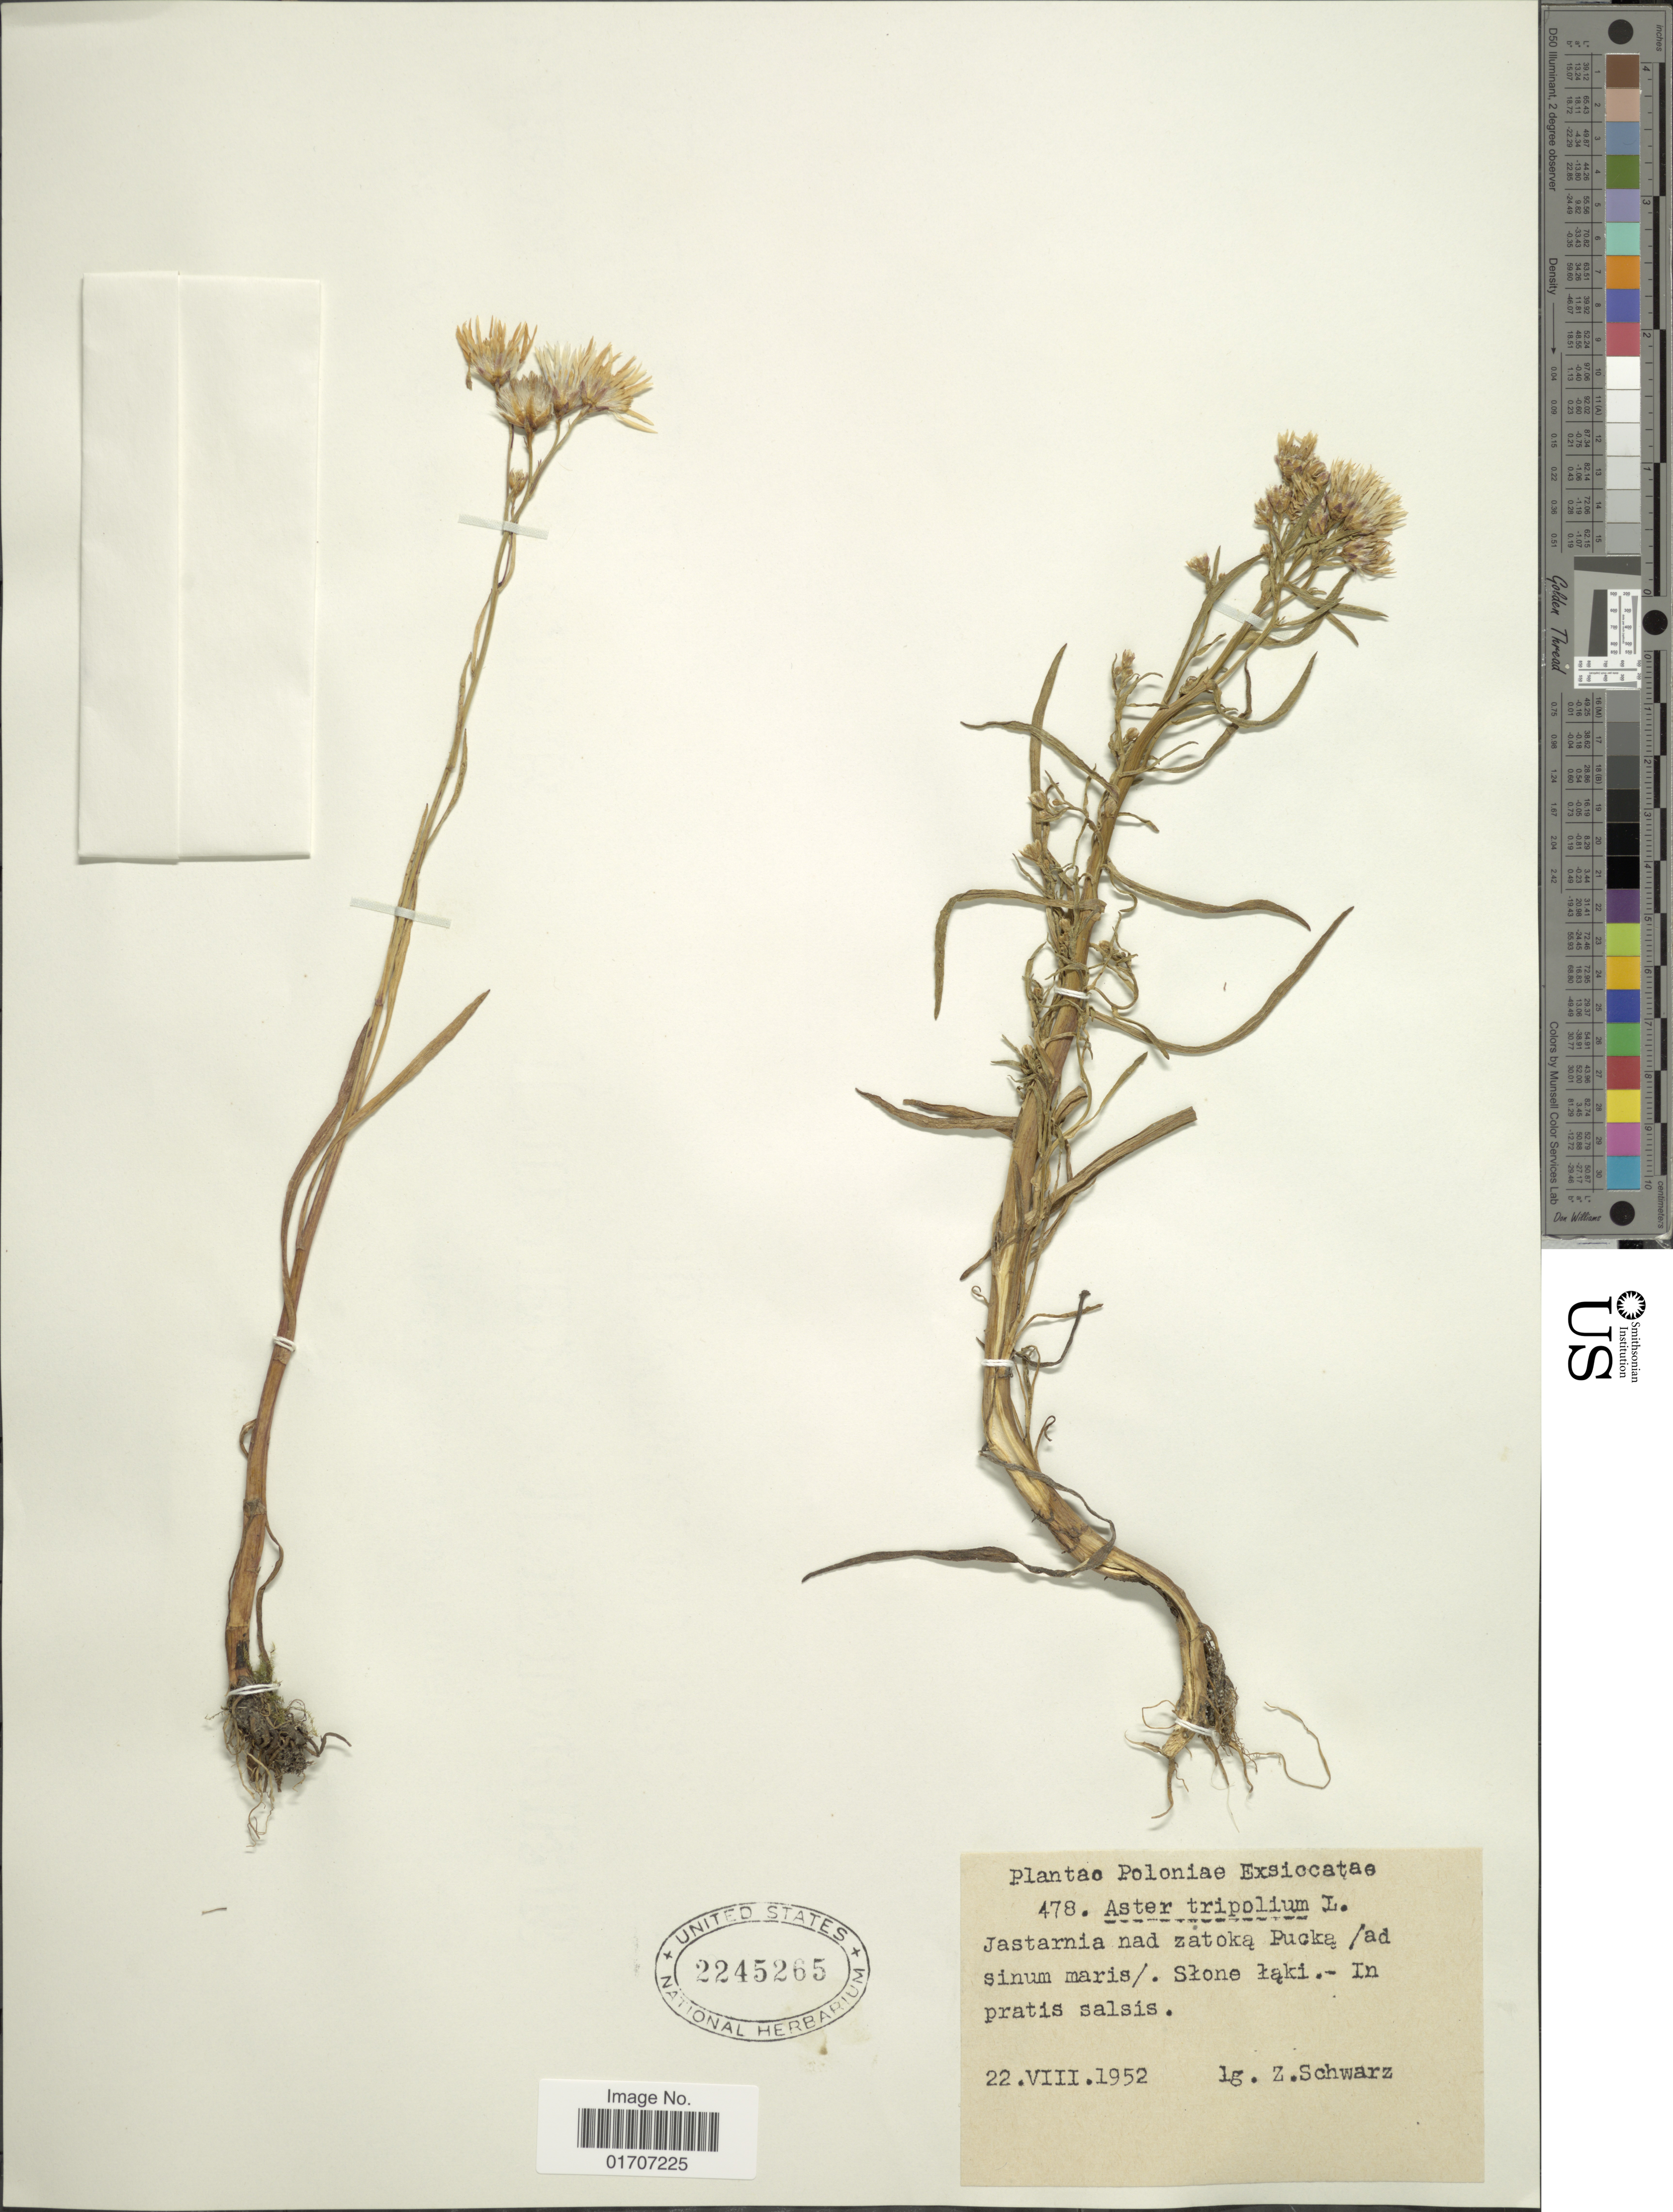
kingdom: Plantae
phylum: Tracheophyta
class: Magnoliopsida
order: Asterales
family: Asteraceae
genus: Tripolium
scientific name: Tripolium pannonicum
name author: (Jacq.) Dobrocz.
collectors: Z. Schwarz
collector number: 478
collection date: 1952-08-22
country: Poland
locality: Jastarnia nad zatoka Pucka/ad sinum maris/ Stone taki-in pratis salsis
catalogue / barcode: US 2245265